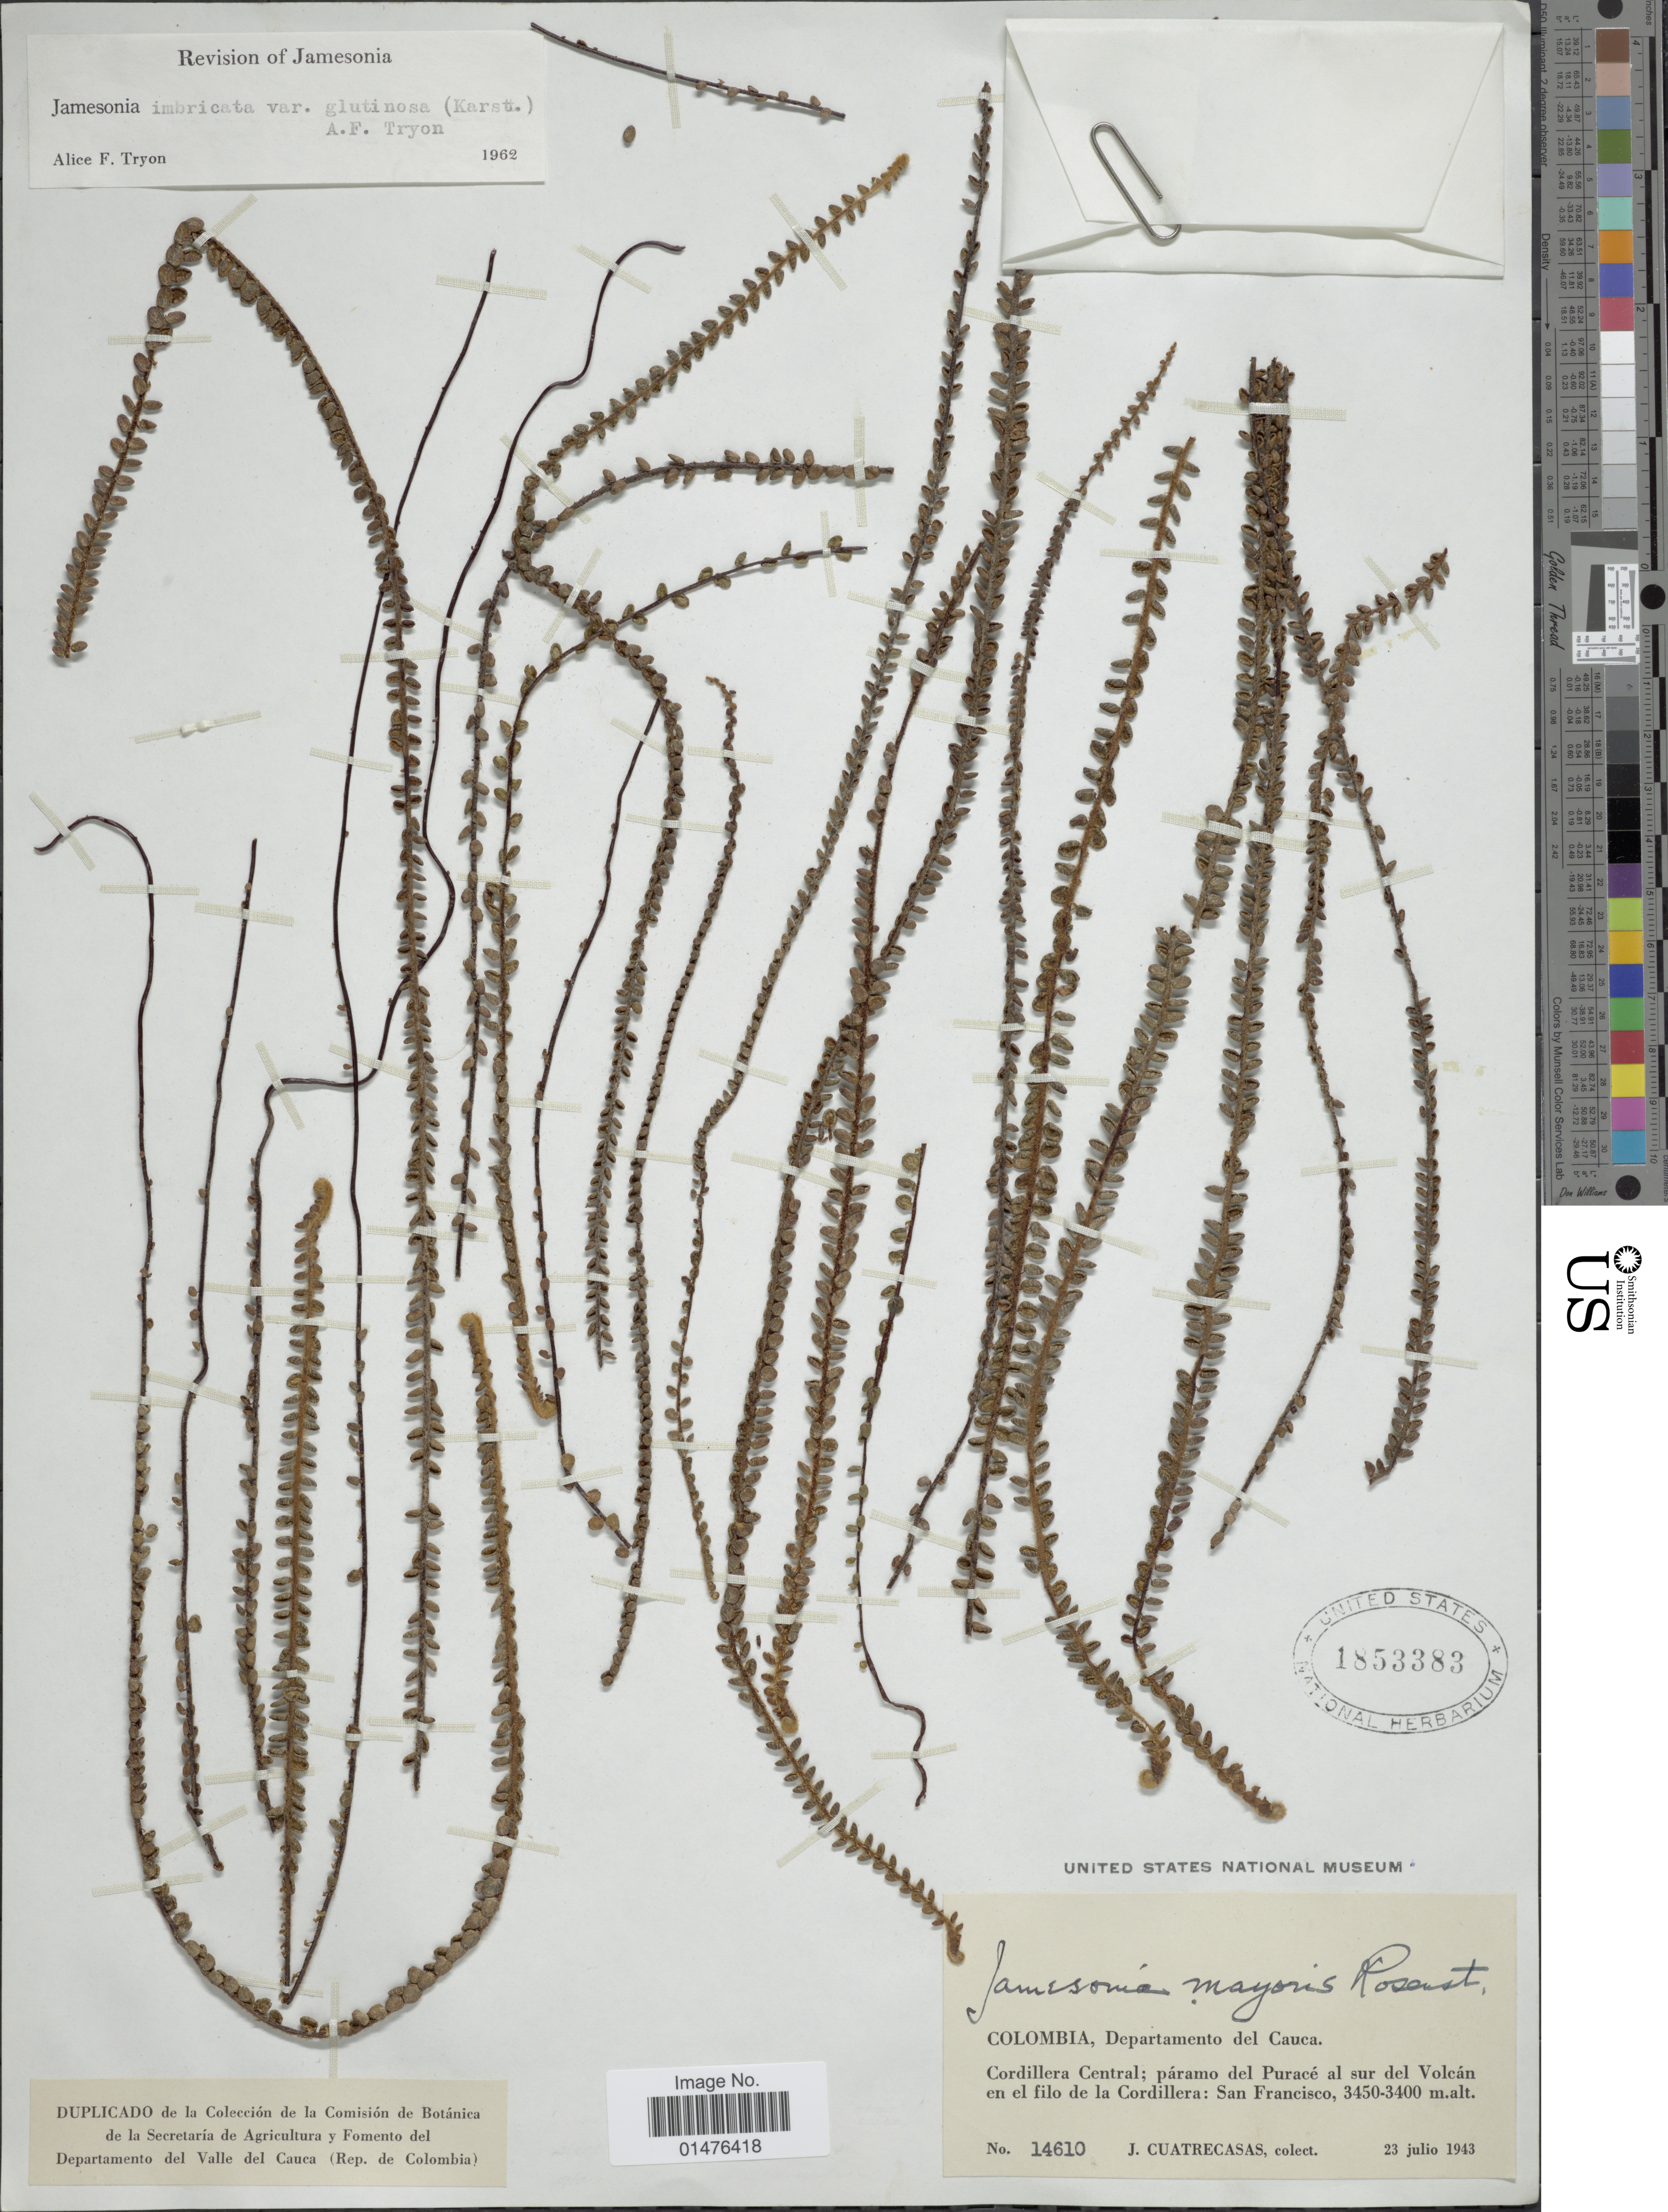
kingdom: Plantae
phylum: Tracheophyta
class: Polypodiopsida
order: Polypodiales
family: Pteridaceae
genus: Jamesonia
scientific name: Jamesonia imbricata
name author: (Sw.) Hook. & Grev.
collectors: J. Cuatrecasas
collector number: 14610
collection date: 1943-07-23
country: Colombia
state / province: Cauca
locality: Departamento del Cauca, Cordillera Central; páramo del Puracé al sur del Volcán en el filo del Cordillera; San Francisco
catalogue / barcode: US 1853383